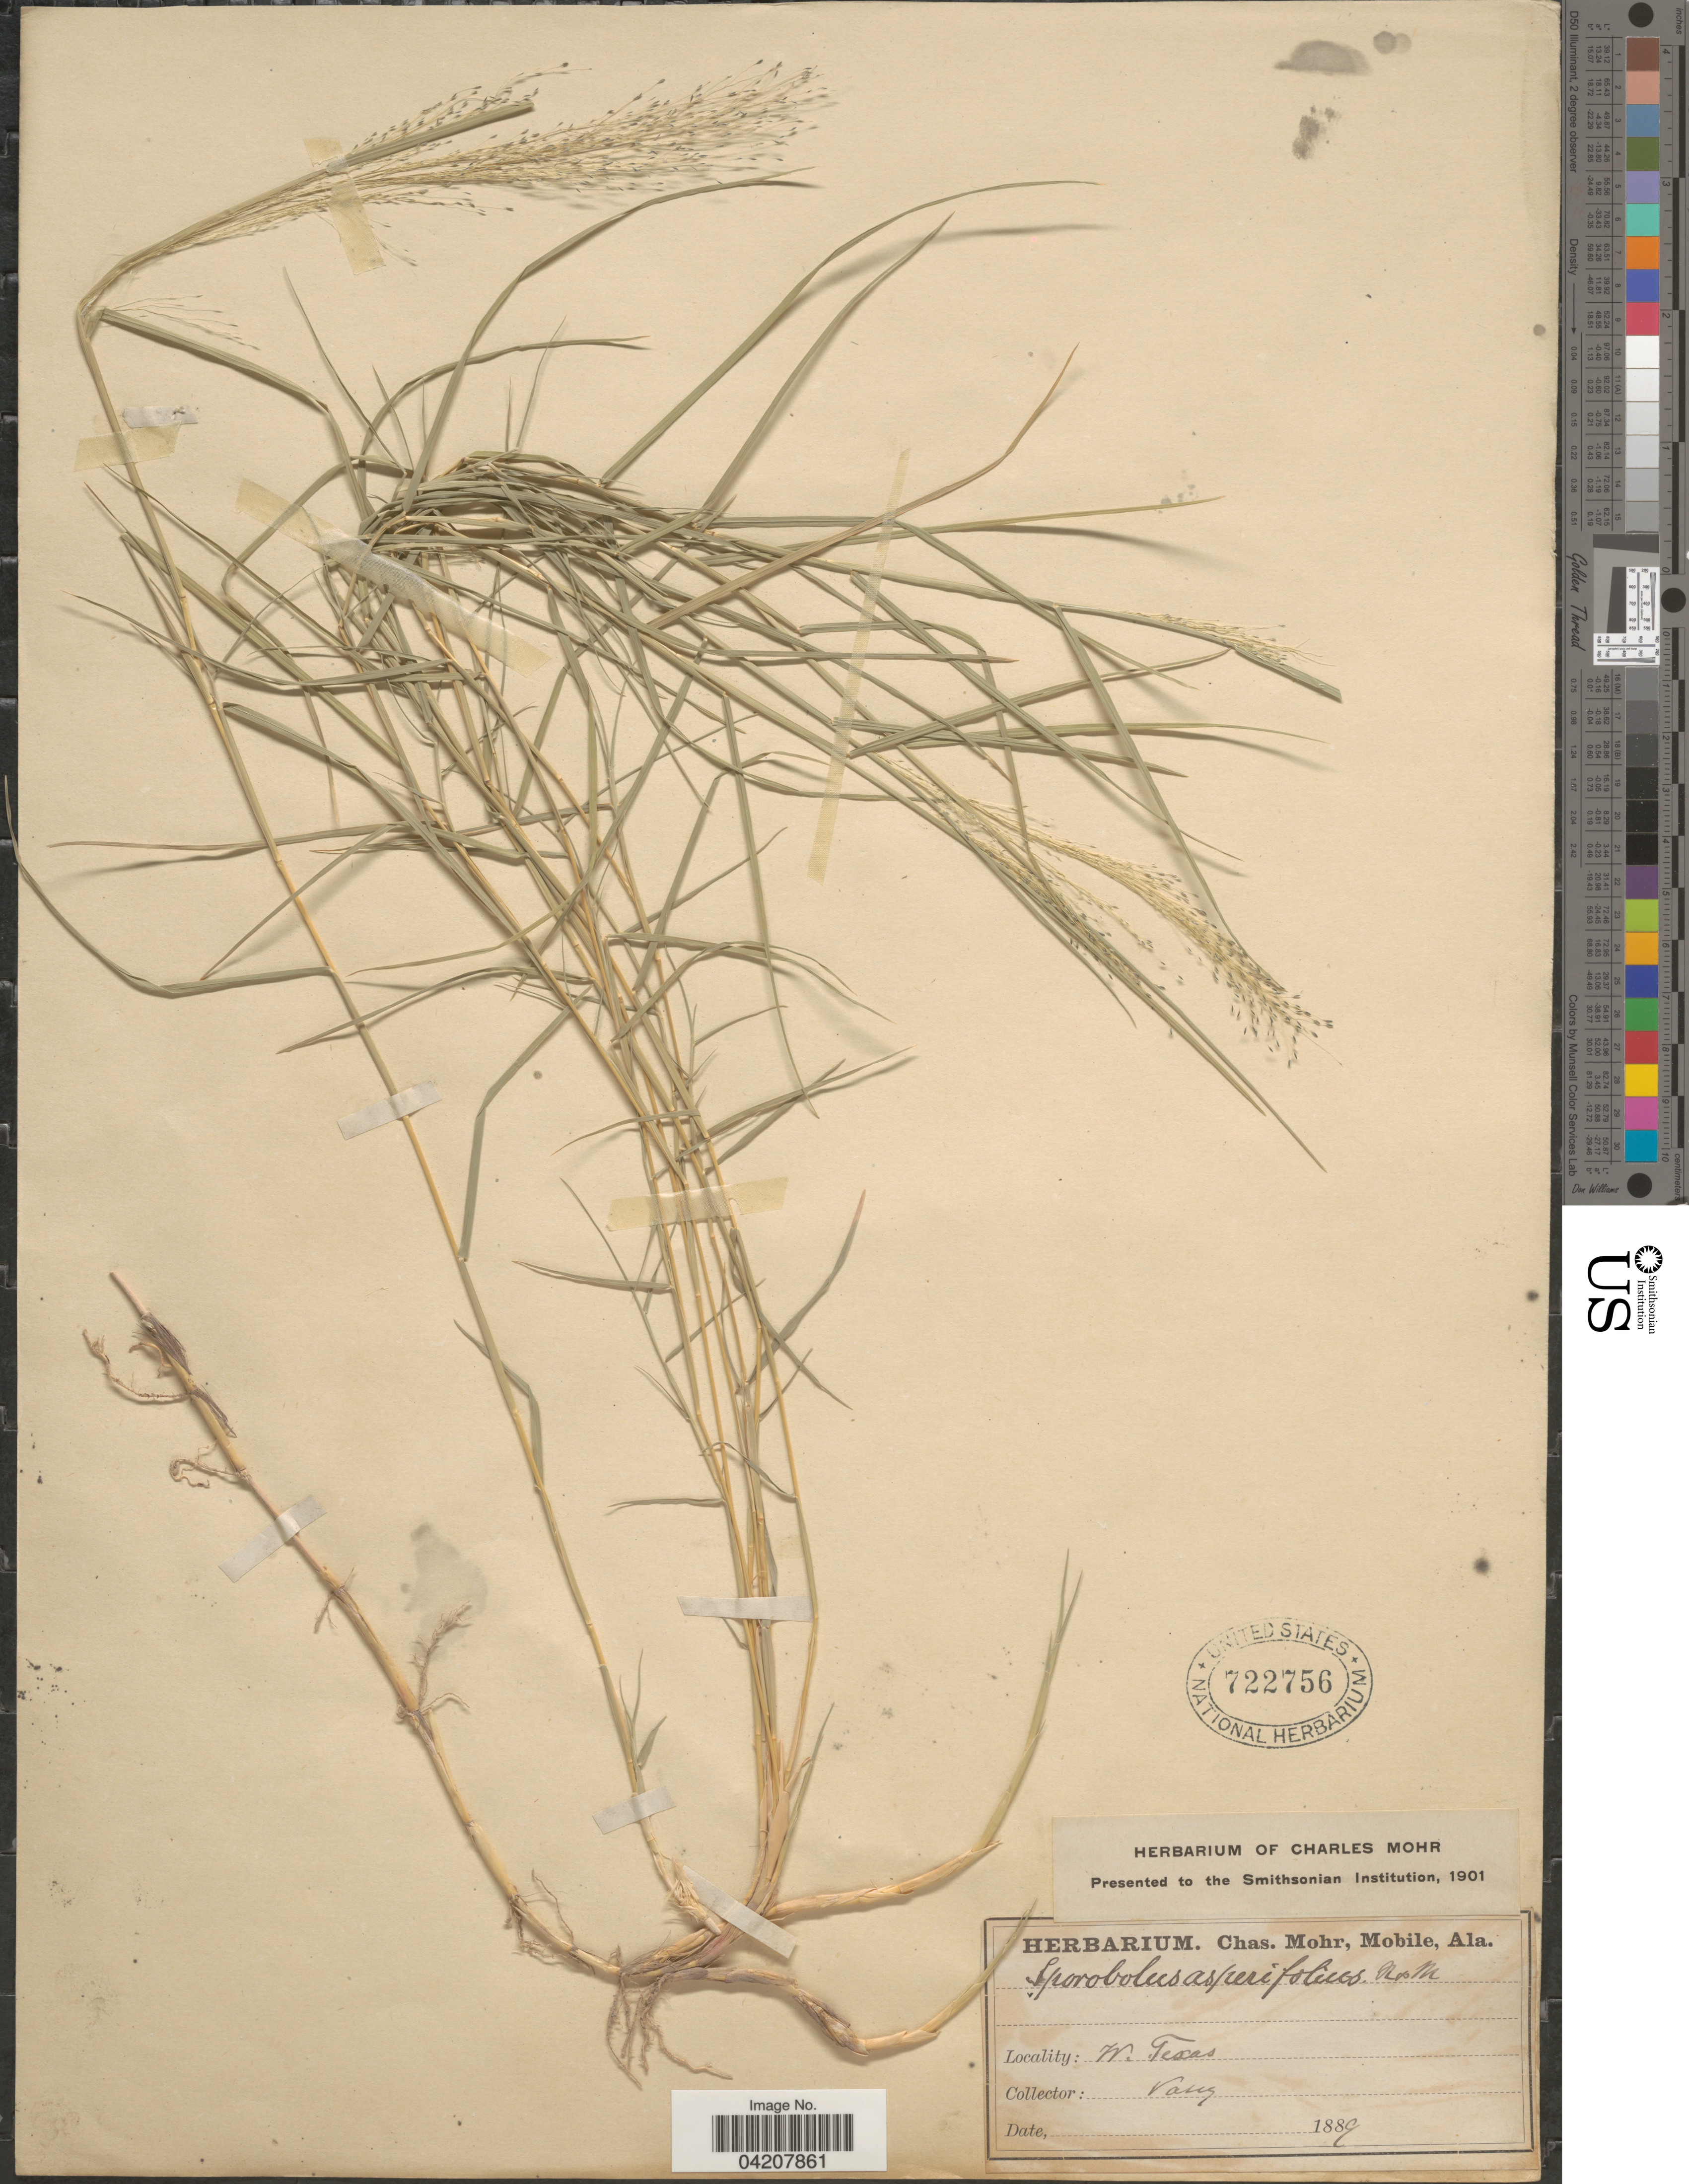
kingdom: Plantae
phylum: Tracheophyta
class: Liliopsida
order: Poales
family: Poaceae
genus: Muhlenbergia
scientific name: Muhlenbergia asperifolia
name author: (Nees & Meyen ex Trin.) Parodi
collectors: Vasey, --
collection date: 1889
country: United States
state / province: Texas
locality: W. Texas.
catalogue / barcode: US 722756